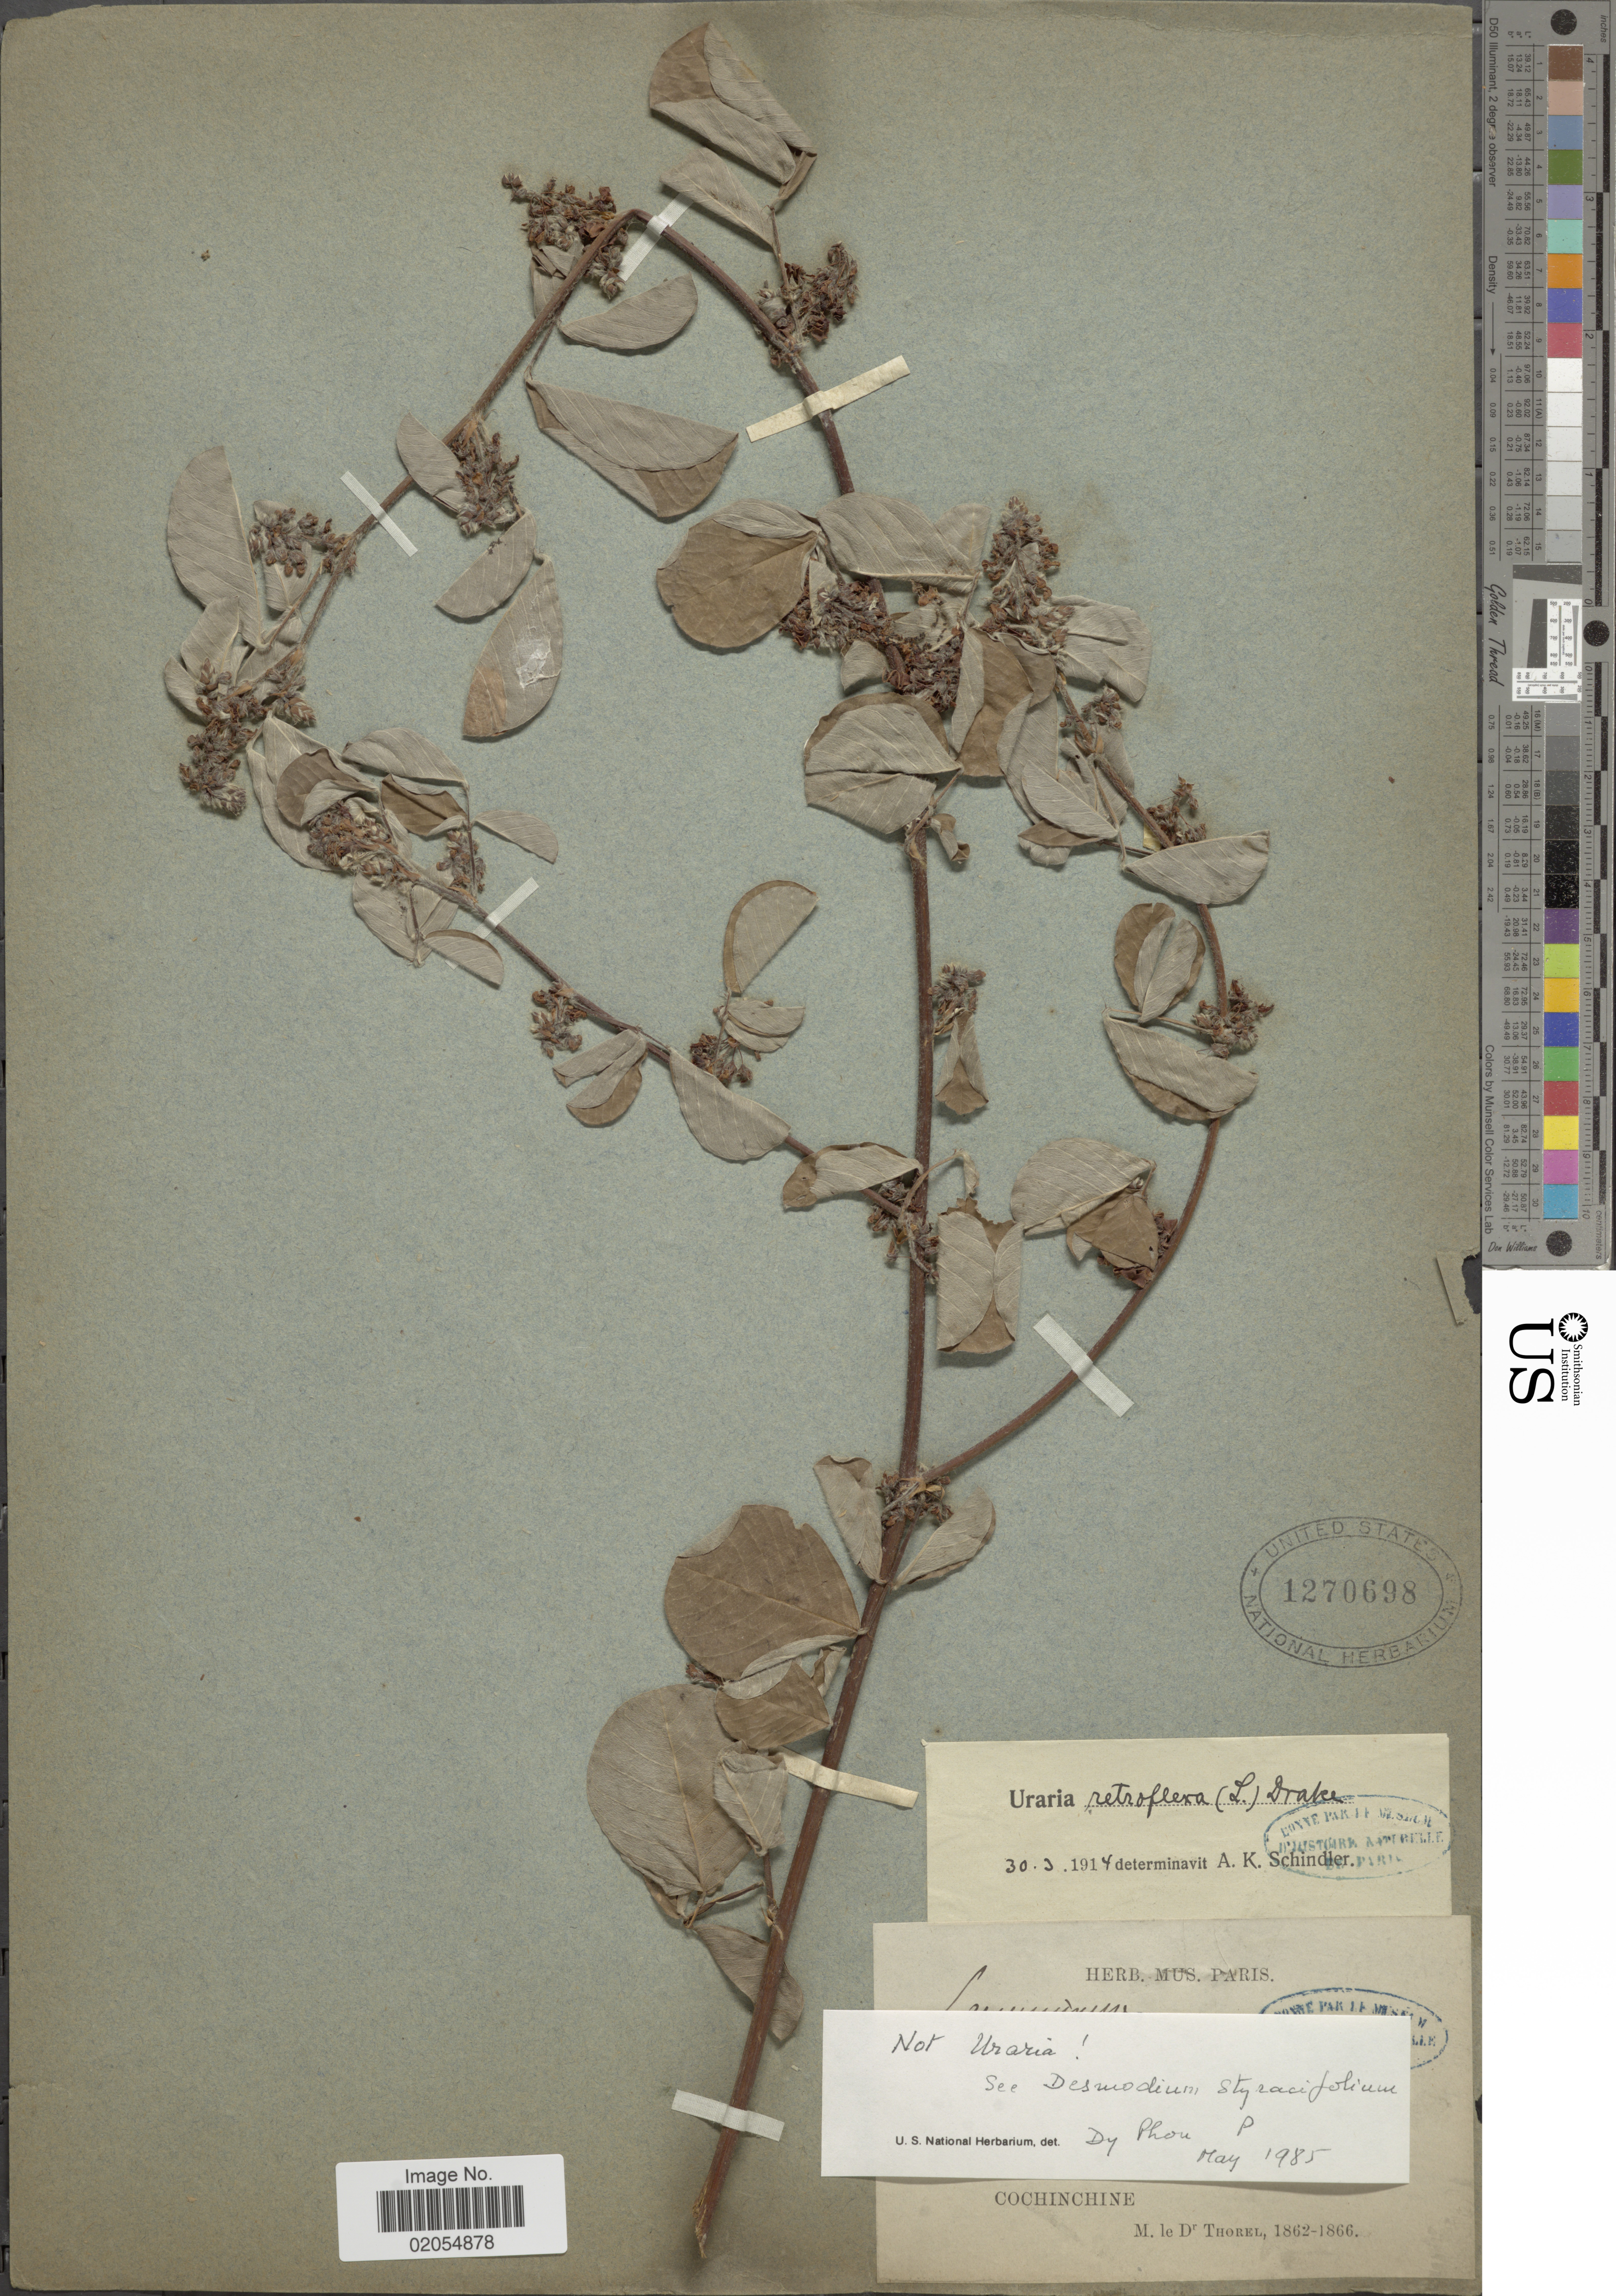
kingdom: Plantae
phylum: Tracheophyta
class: Magnoliopsida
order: Fabales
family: Fabaceae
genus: Grona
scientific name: Grona retroflexa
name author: (L.) H. Ohashi & K. Ohashi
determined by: Strong, Mark T., (BOT), Smithsonian Institution - National Museum of Natural History (UNITED STATES)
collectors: M. de Thorel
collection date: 1862/1866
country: Vietnam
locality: Cochinchine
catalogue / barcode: US 1270698